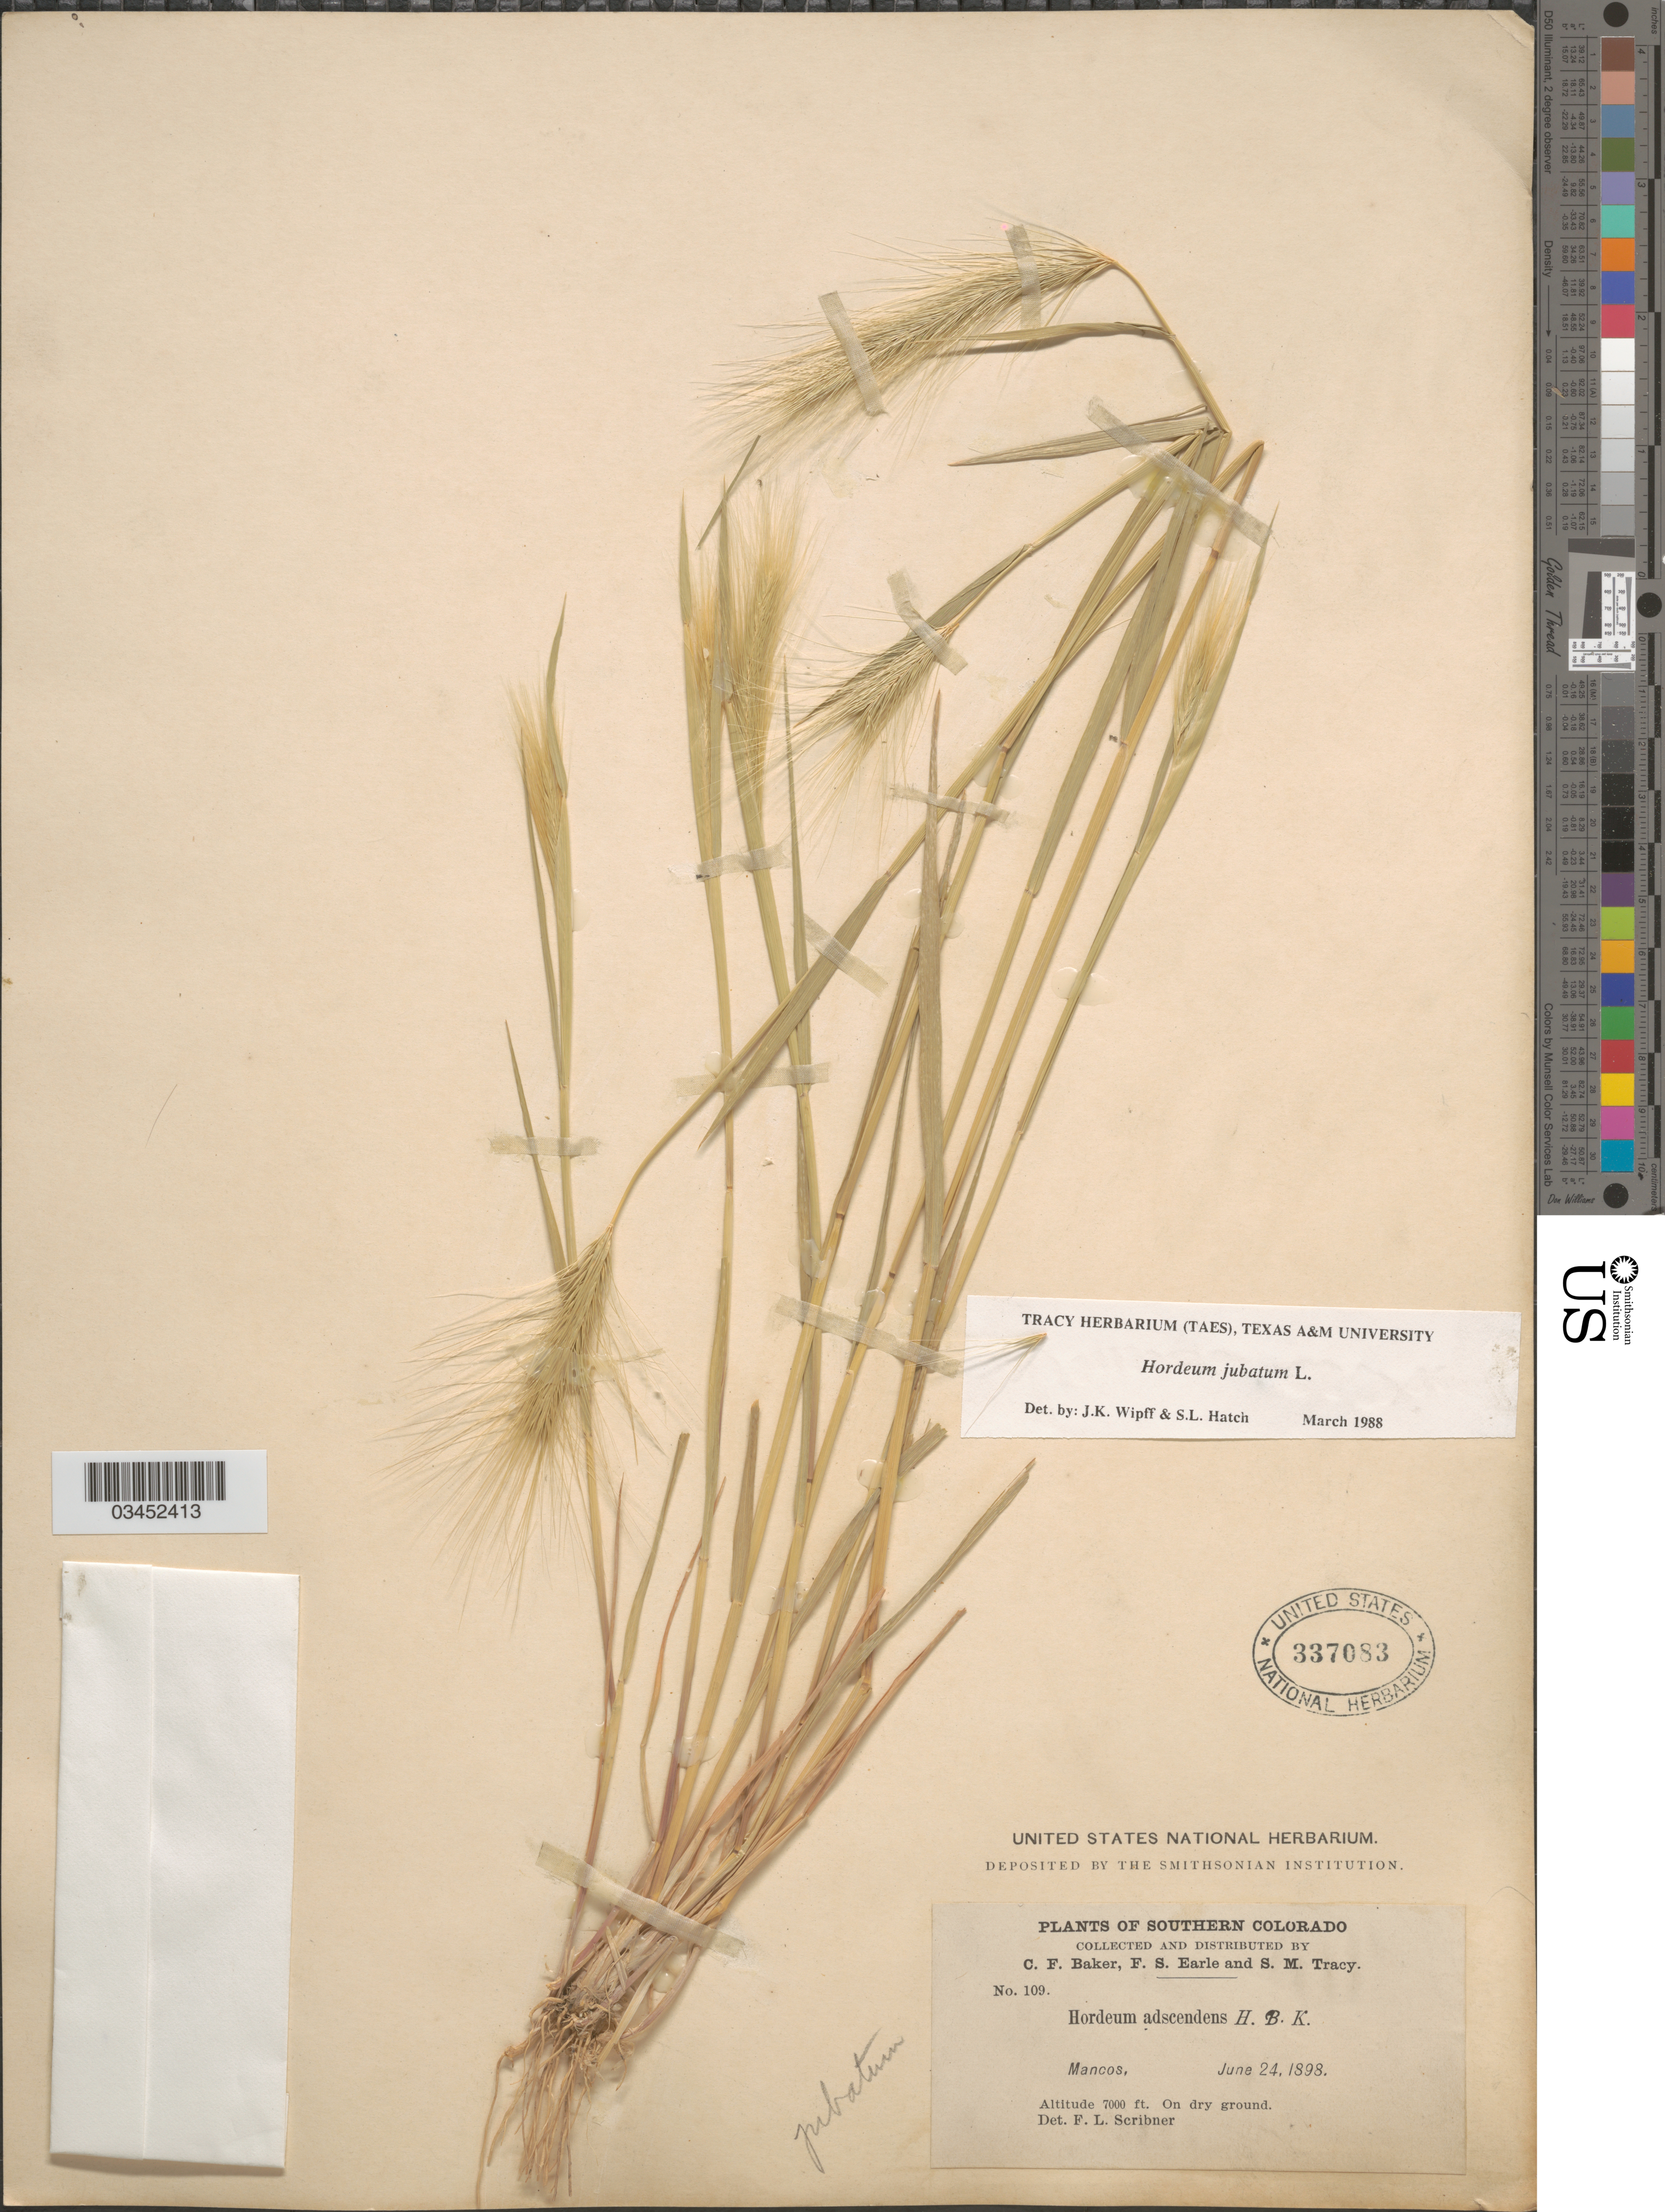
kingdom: Plantae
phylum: Tracheophyta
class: Liliopsida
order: Poales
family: Poaceae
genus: Hordeum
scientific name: Hordeum jubatum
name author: L.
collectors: C. F. Baker, F. S. Earle & S. M. Tracy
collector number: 109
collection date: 1898-06-24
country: United States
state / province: Colorado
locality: Southern Colorado. Mancos. On dry ground.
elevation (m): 2134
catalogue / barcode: US 337083